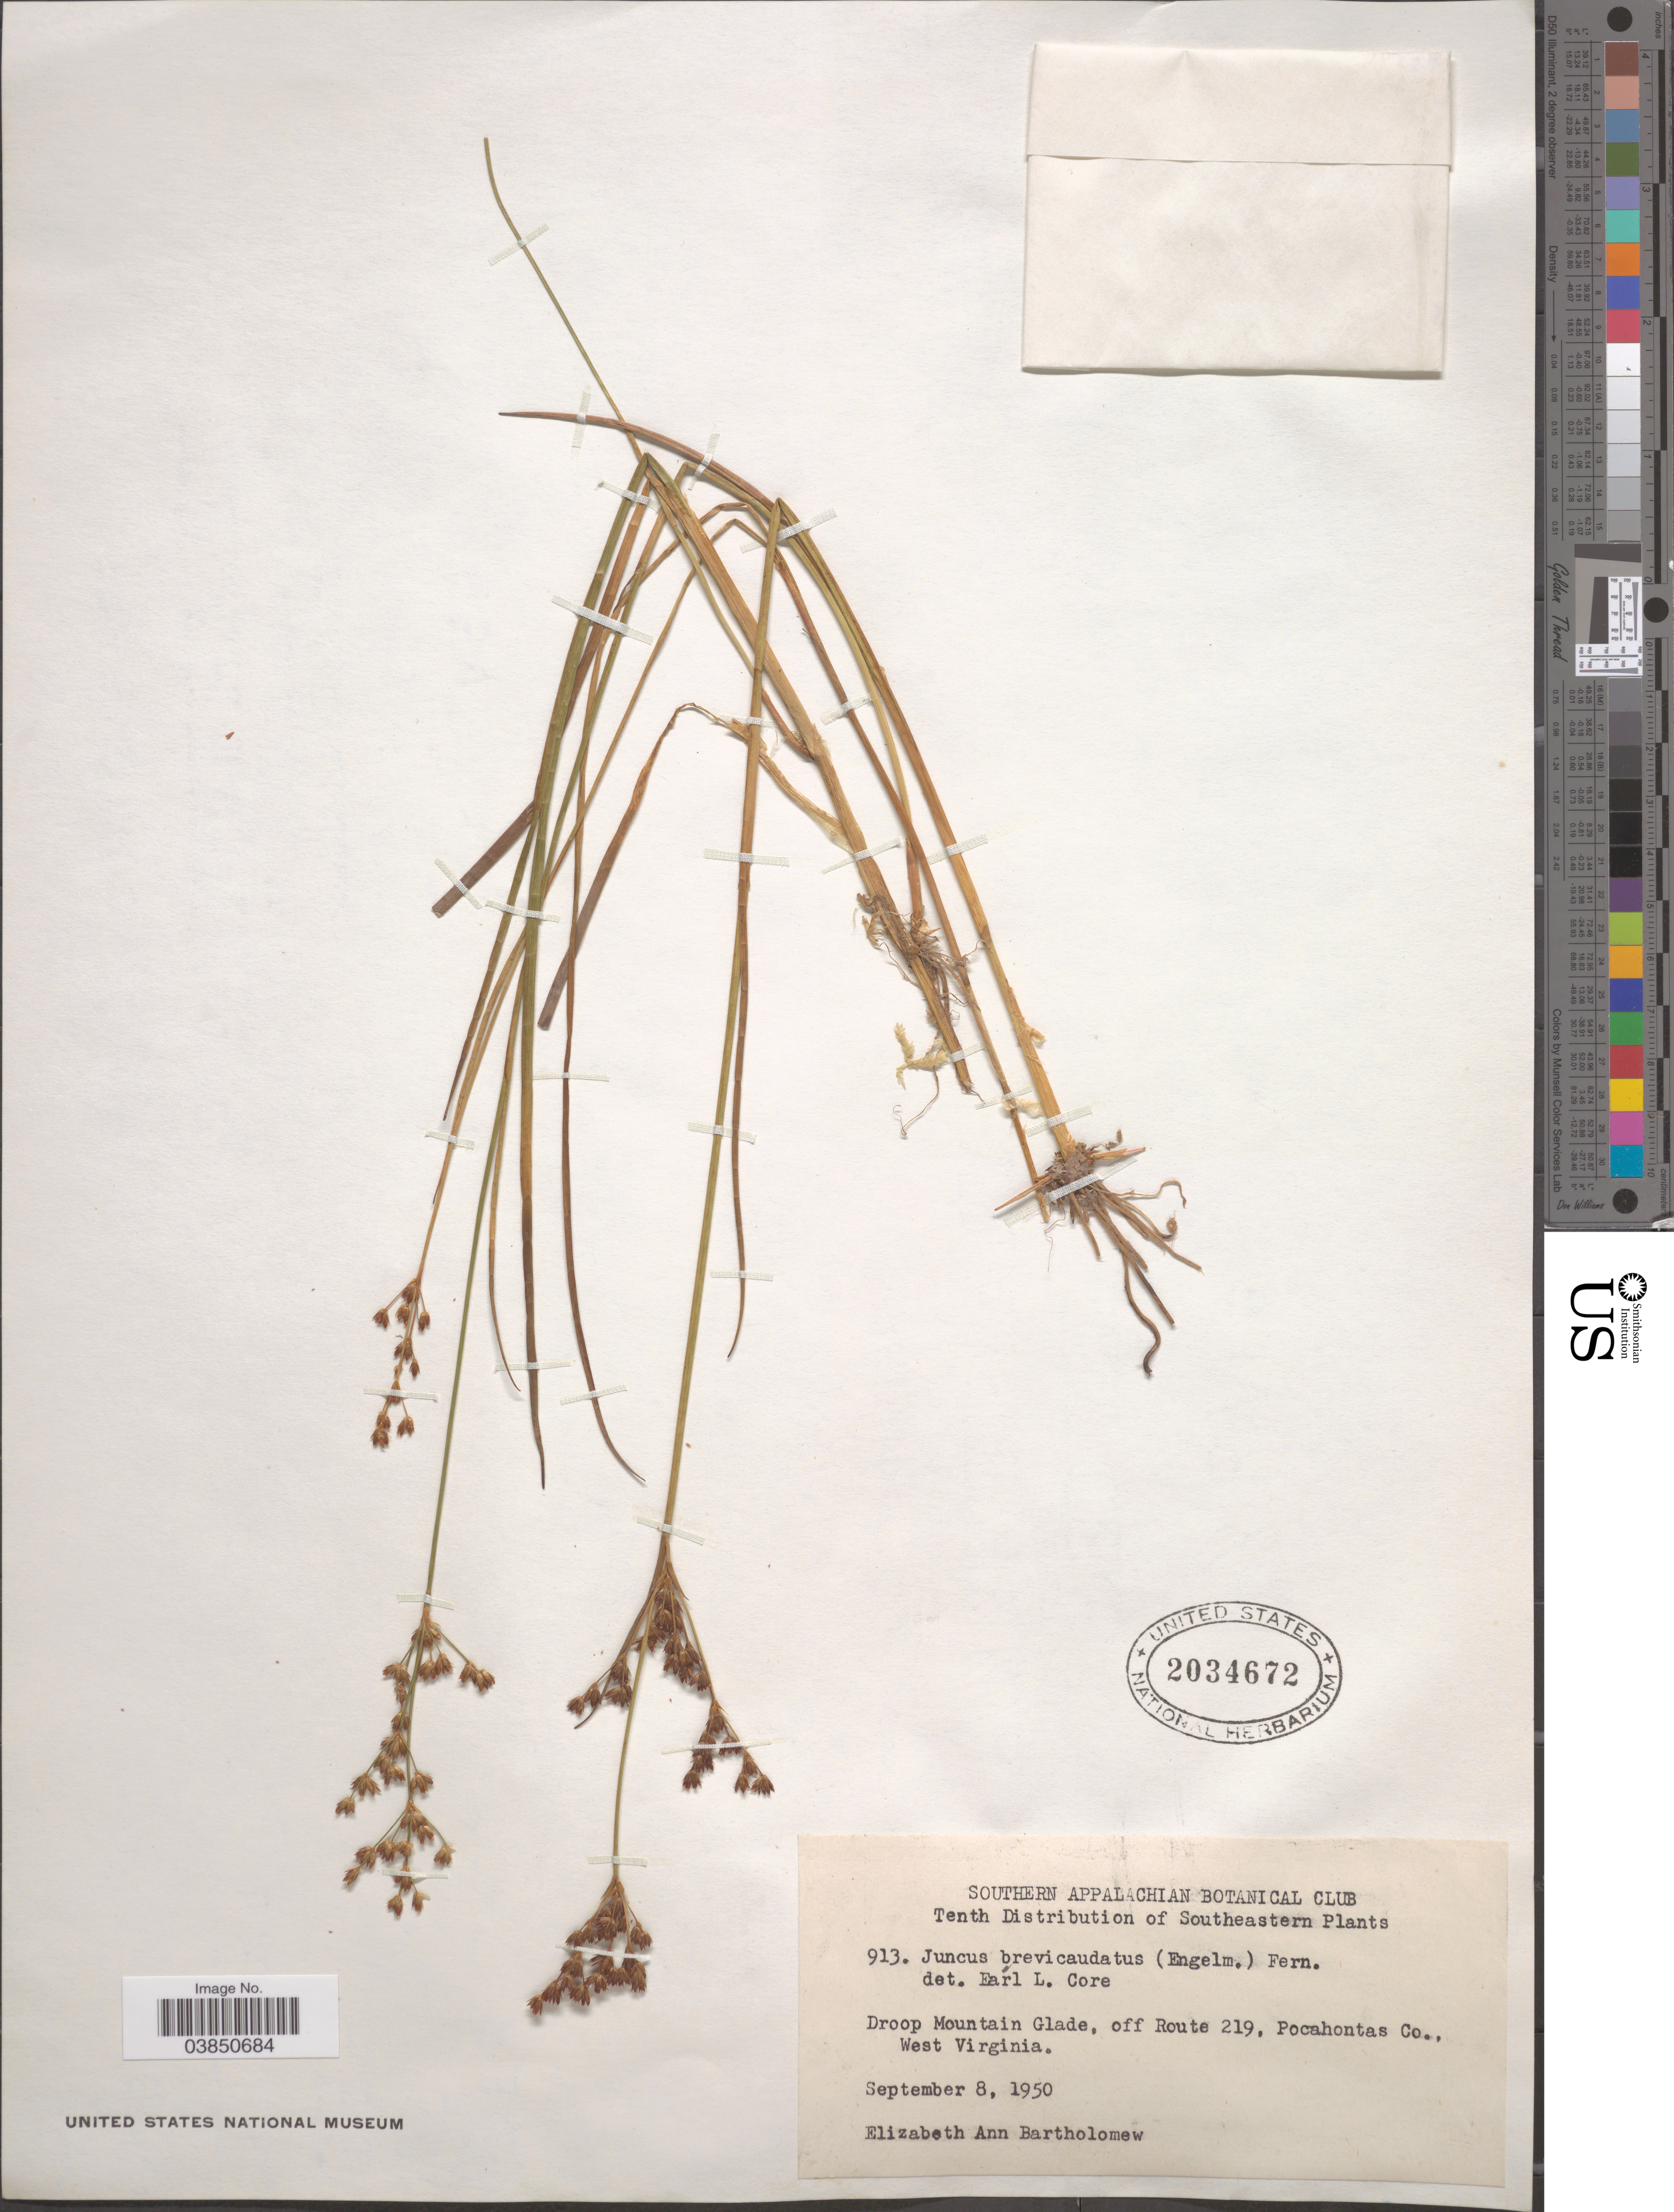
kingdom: Plantae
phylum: Tracheophyta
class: Liliopsida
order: Poales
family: Juncaceae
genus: Juncus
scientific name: Juncus brevicaudatus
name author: (Engelm.) Fernald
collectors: E. Bartholomew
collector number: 913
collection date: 1950-09-08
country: United States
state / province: West Virginia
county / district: Pocahontas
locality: Southeastern. Droop Mountain Glade, off Route 219, Pocahontas Co.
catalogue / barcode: US 2034672